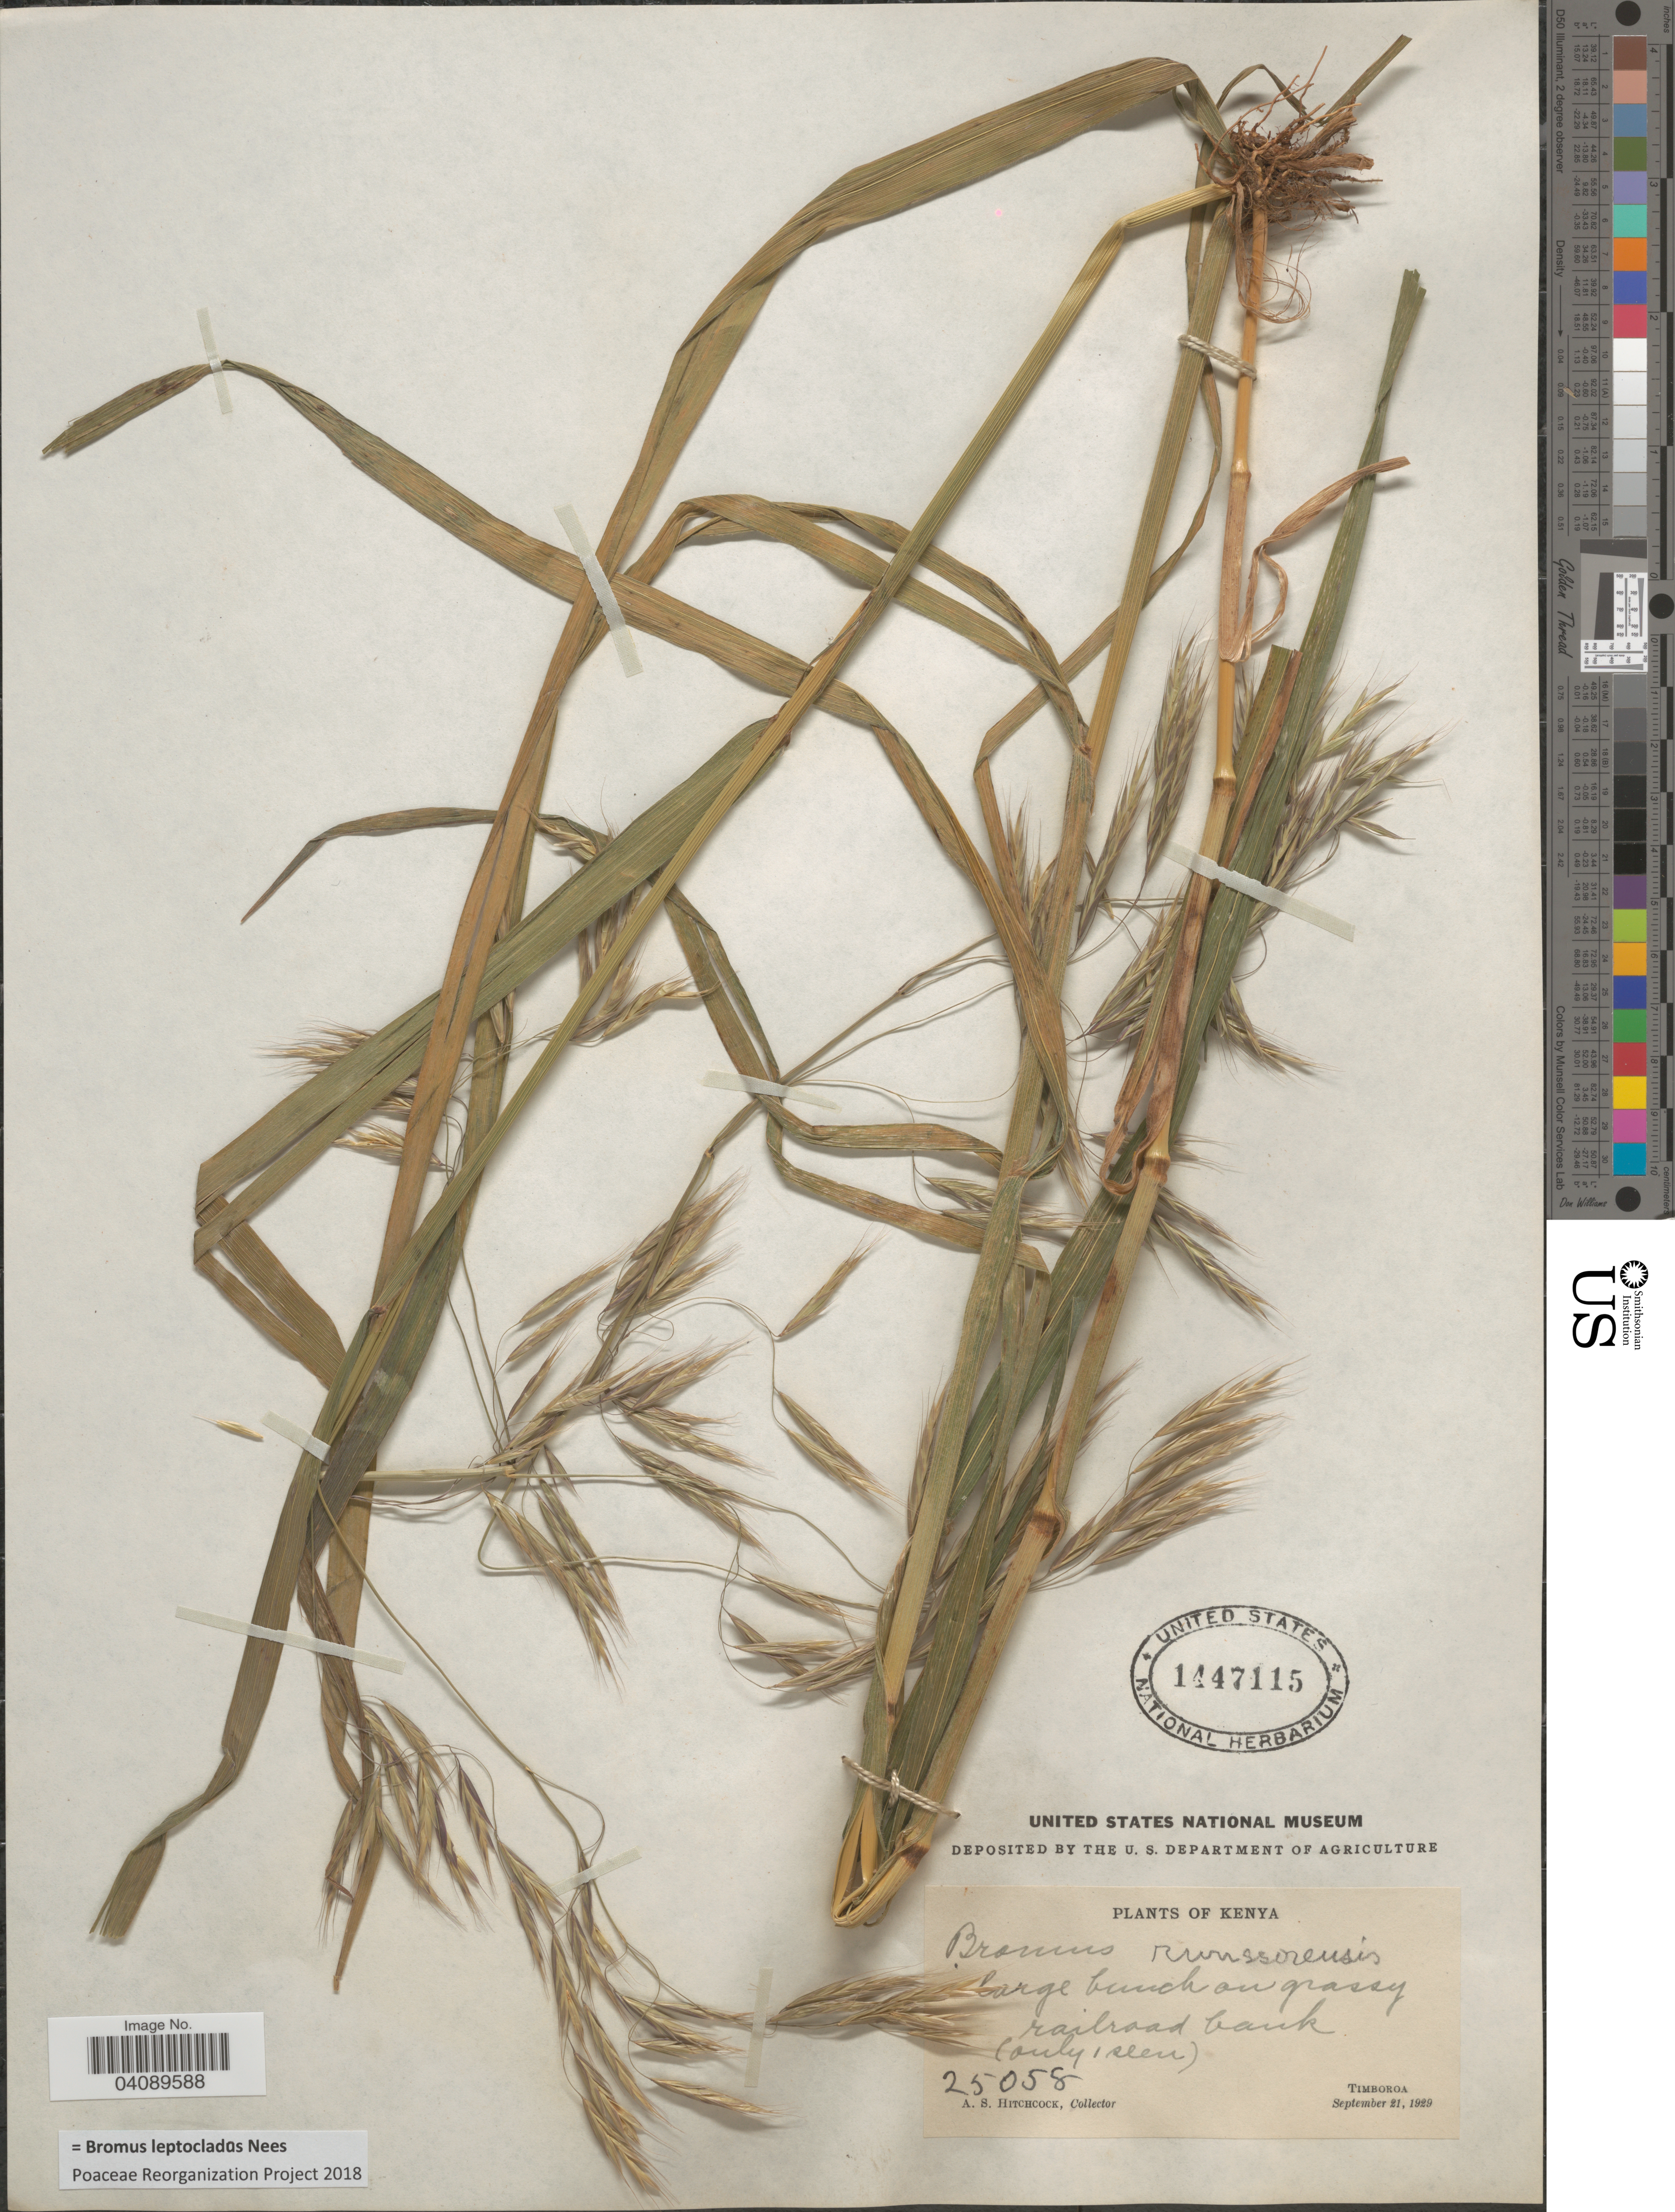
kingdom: Plantae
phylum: Tracheophyta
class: Liliopsida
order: Poales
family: Poaceae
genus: Bromus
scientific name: Bromus leptoclados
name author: Nees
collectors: A. S. Hitchcock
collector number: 25058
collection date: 1929-09-21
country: Kenya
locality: Railroad bank. Timboroa.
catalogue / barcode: US 1447115